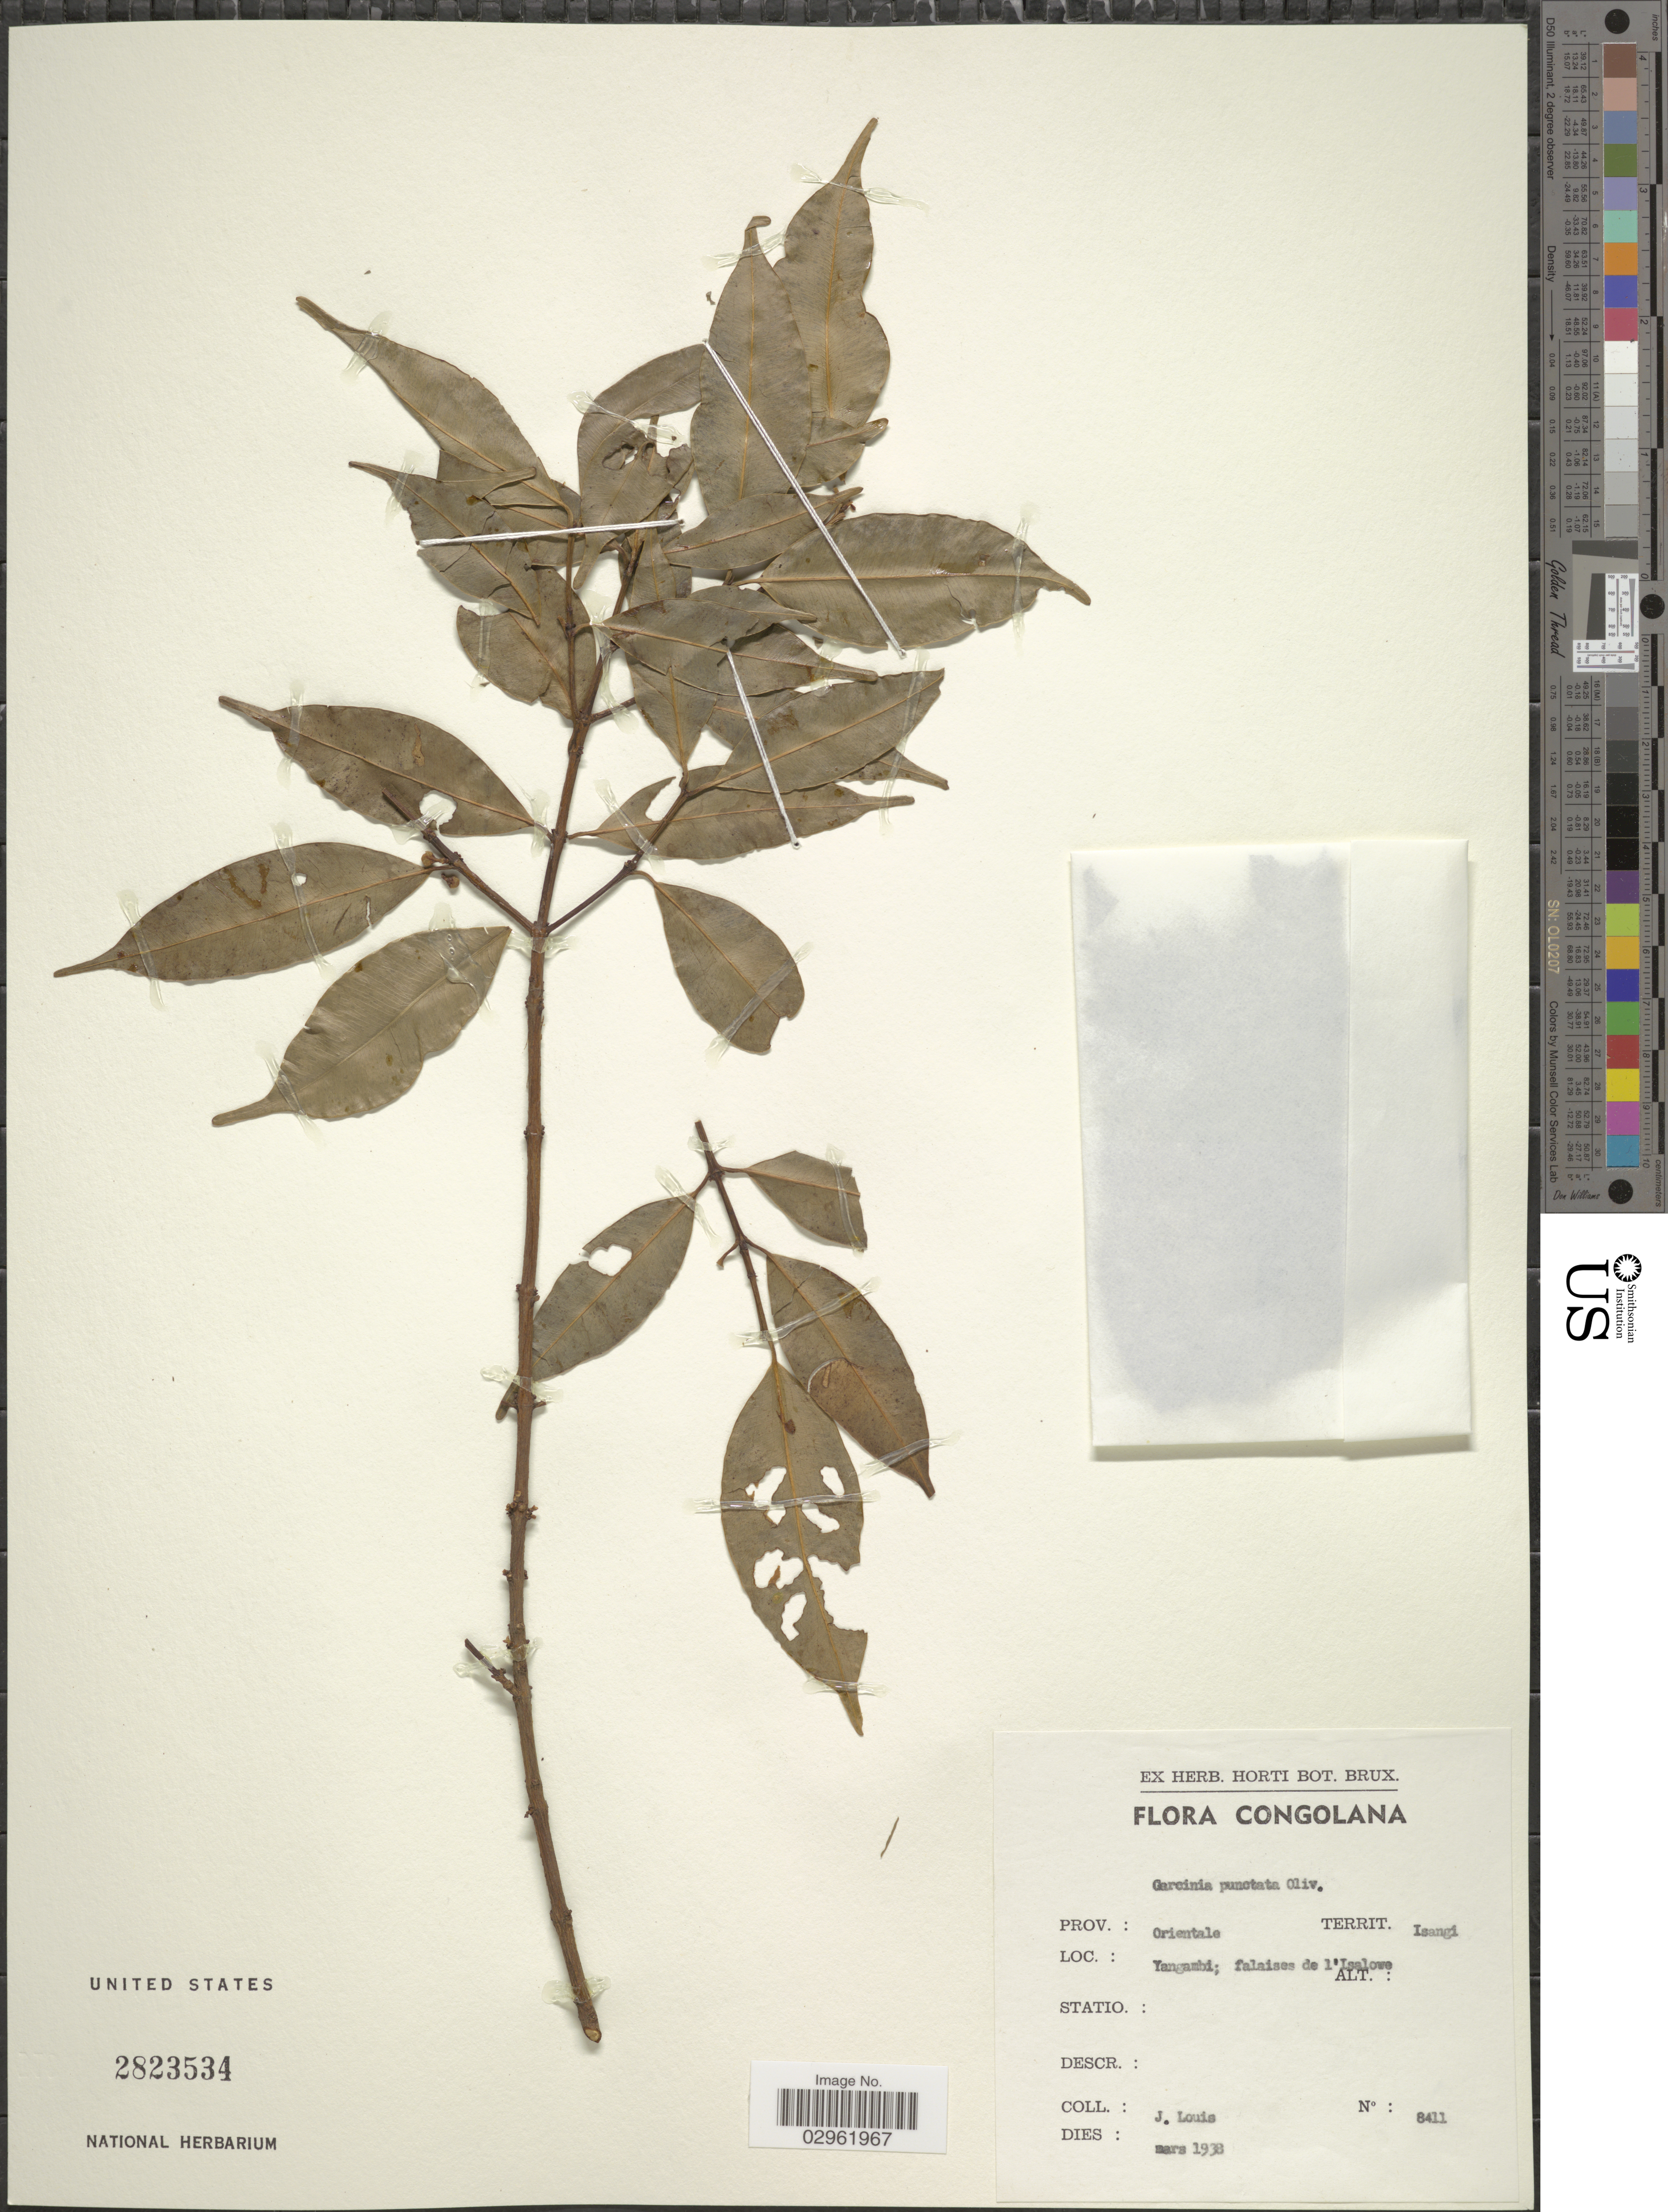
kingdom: Plantae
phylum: Tracheophyta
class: Magnoliopsida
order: Malpighiales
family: Clusiaceae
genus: Garcinia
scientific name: Garcinia punctata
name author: Oliv.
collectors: J. Louis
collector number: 8411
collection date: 1938-03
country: Congo, Democratic Republic of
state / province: Tshopo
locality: Congolana, Territ. Isangi, Yangambi; falaises de l'Isalowe.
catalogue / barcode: US 2823534